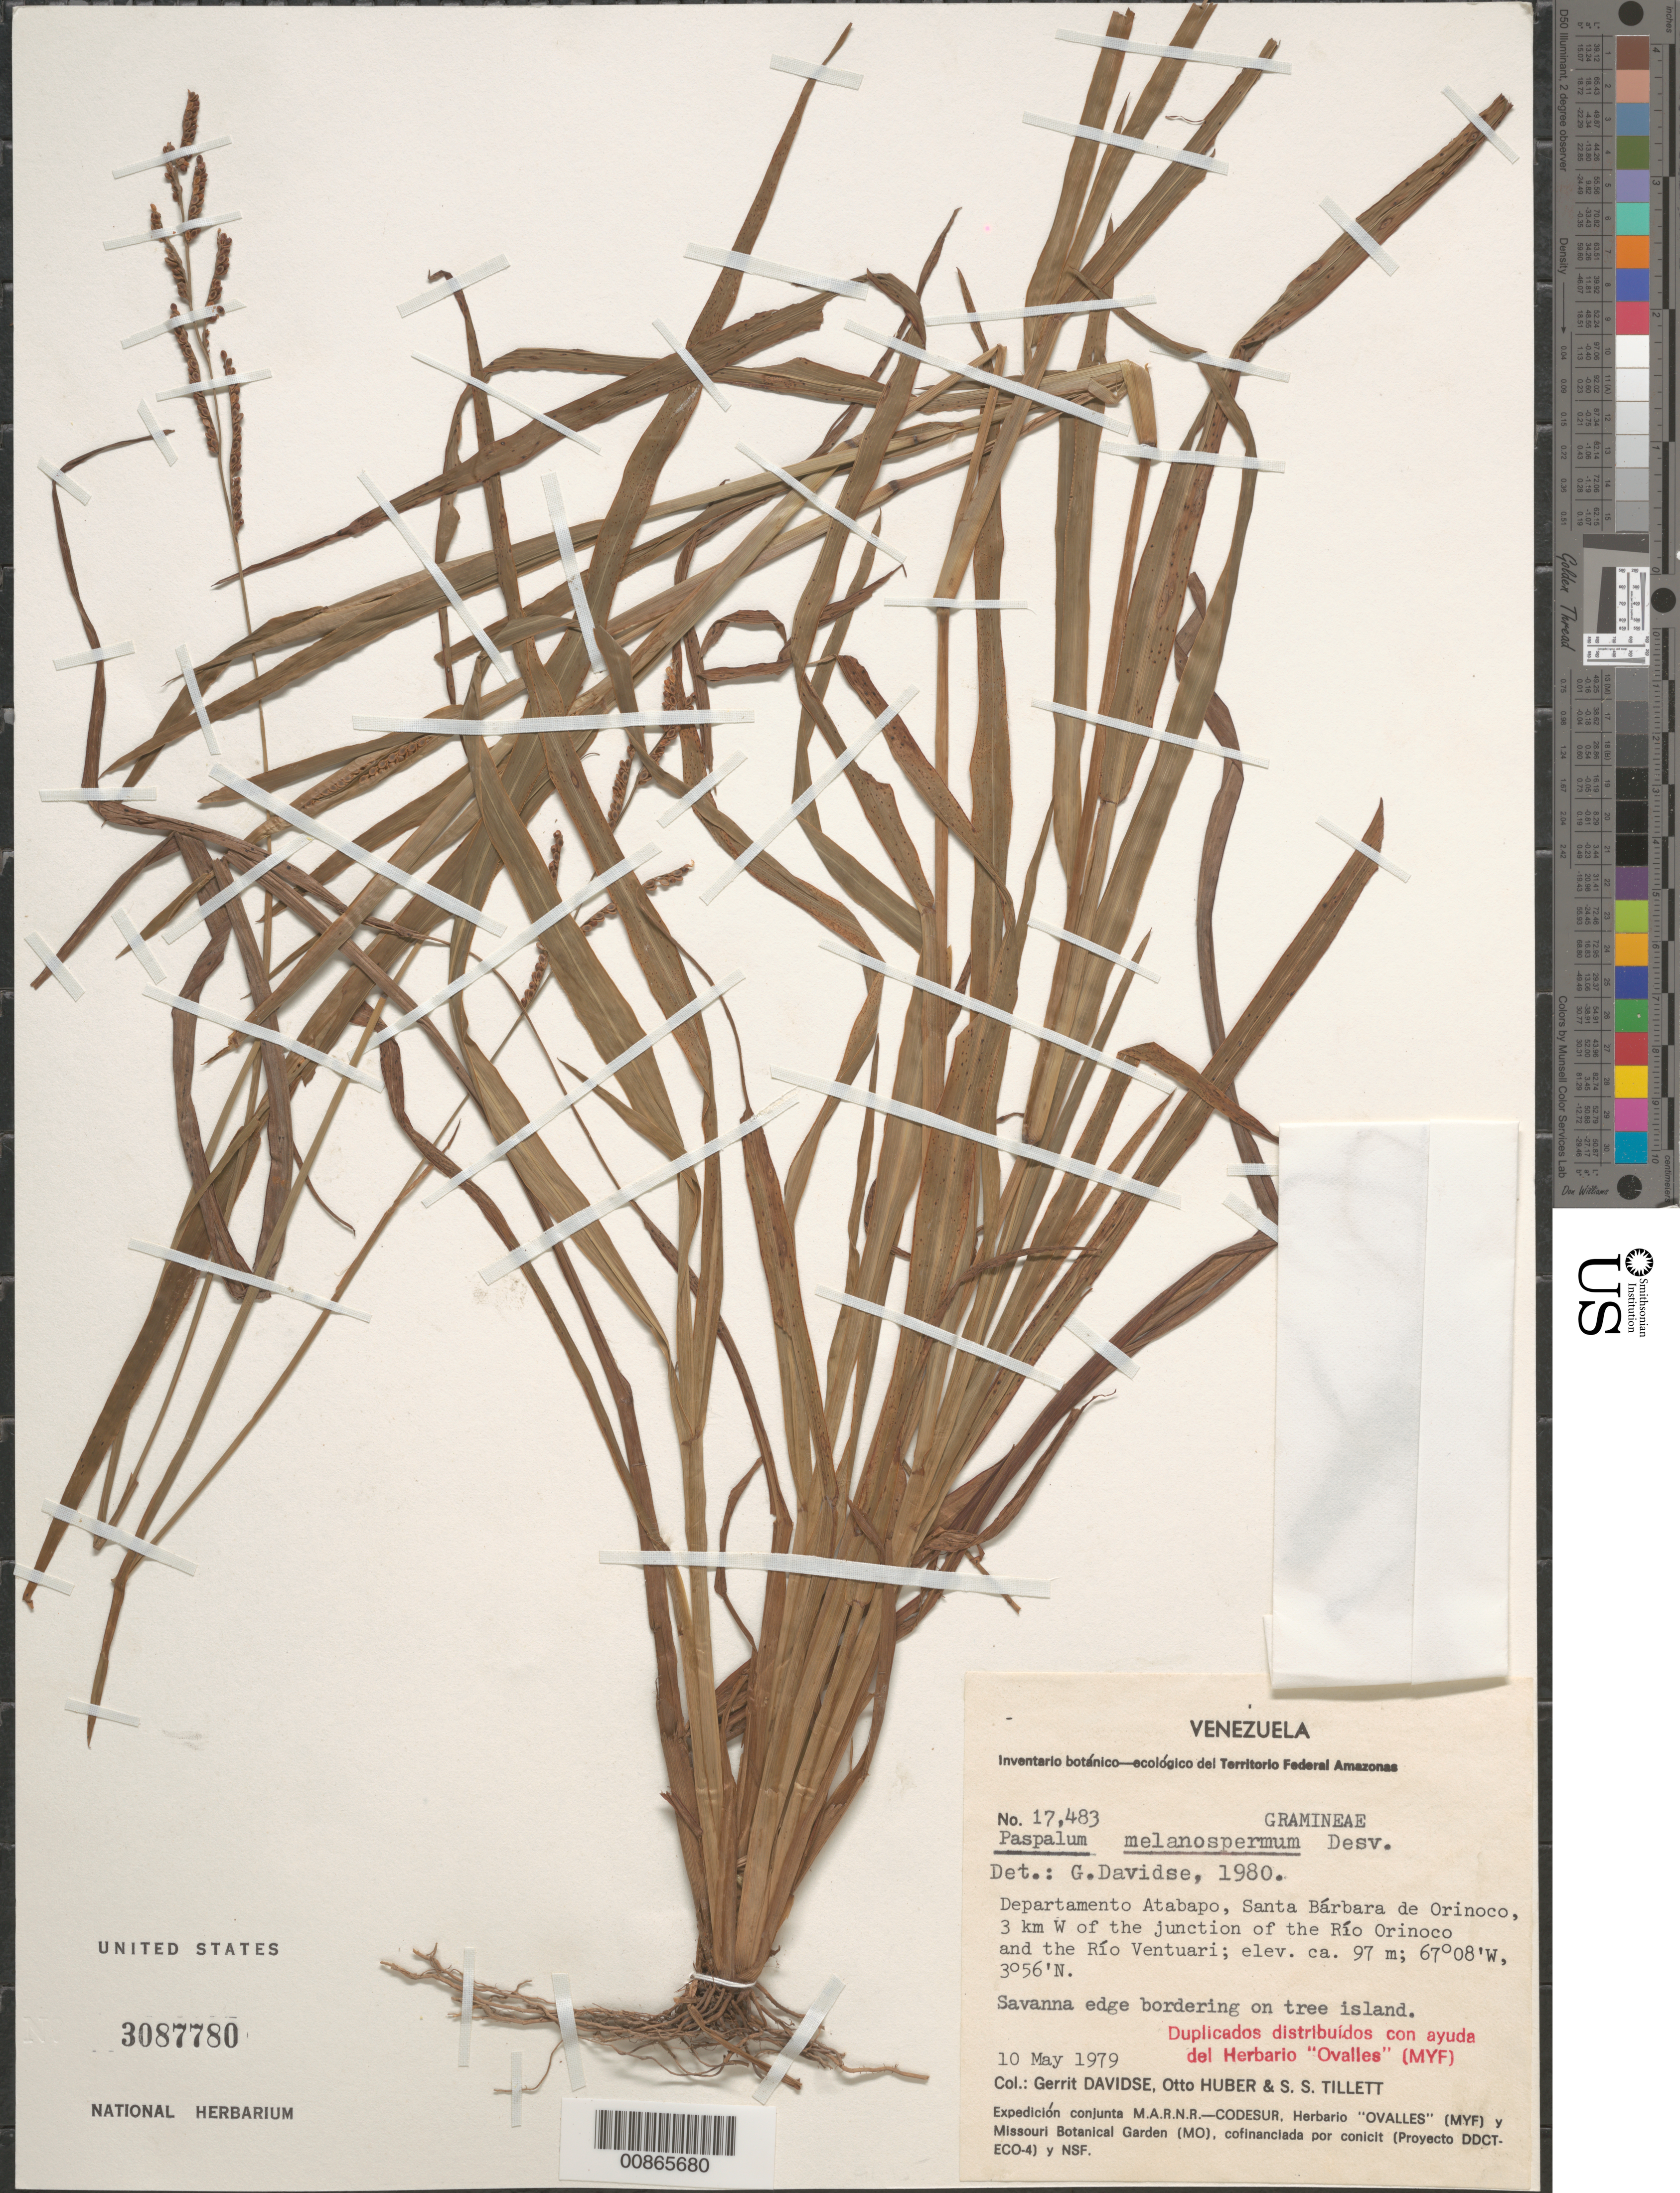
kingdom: Plantae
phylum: Tracheophyta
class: Liliopsida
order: Poales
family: Poaceae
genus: Paspalum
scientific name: Paspalum melanospermum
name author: Desv. ex Poir.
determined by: Davidse, Gerrit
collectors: G. Davidse, O. Huber & S. S. Tillett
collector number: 17483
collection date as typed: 10-May-79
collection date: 1979-05-10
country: Venezuela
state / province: Amazonas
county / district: Atabapo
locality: Santa Bárbara de Orinoco, 3 km W of the junction of the Río Orinoco and R. Ventuari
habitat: Savanna edge bordering on tree island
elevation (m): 97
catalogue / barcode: US 3087780